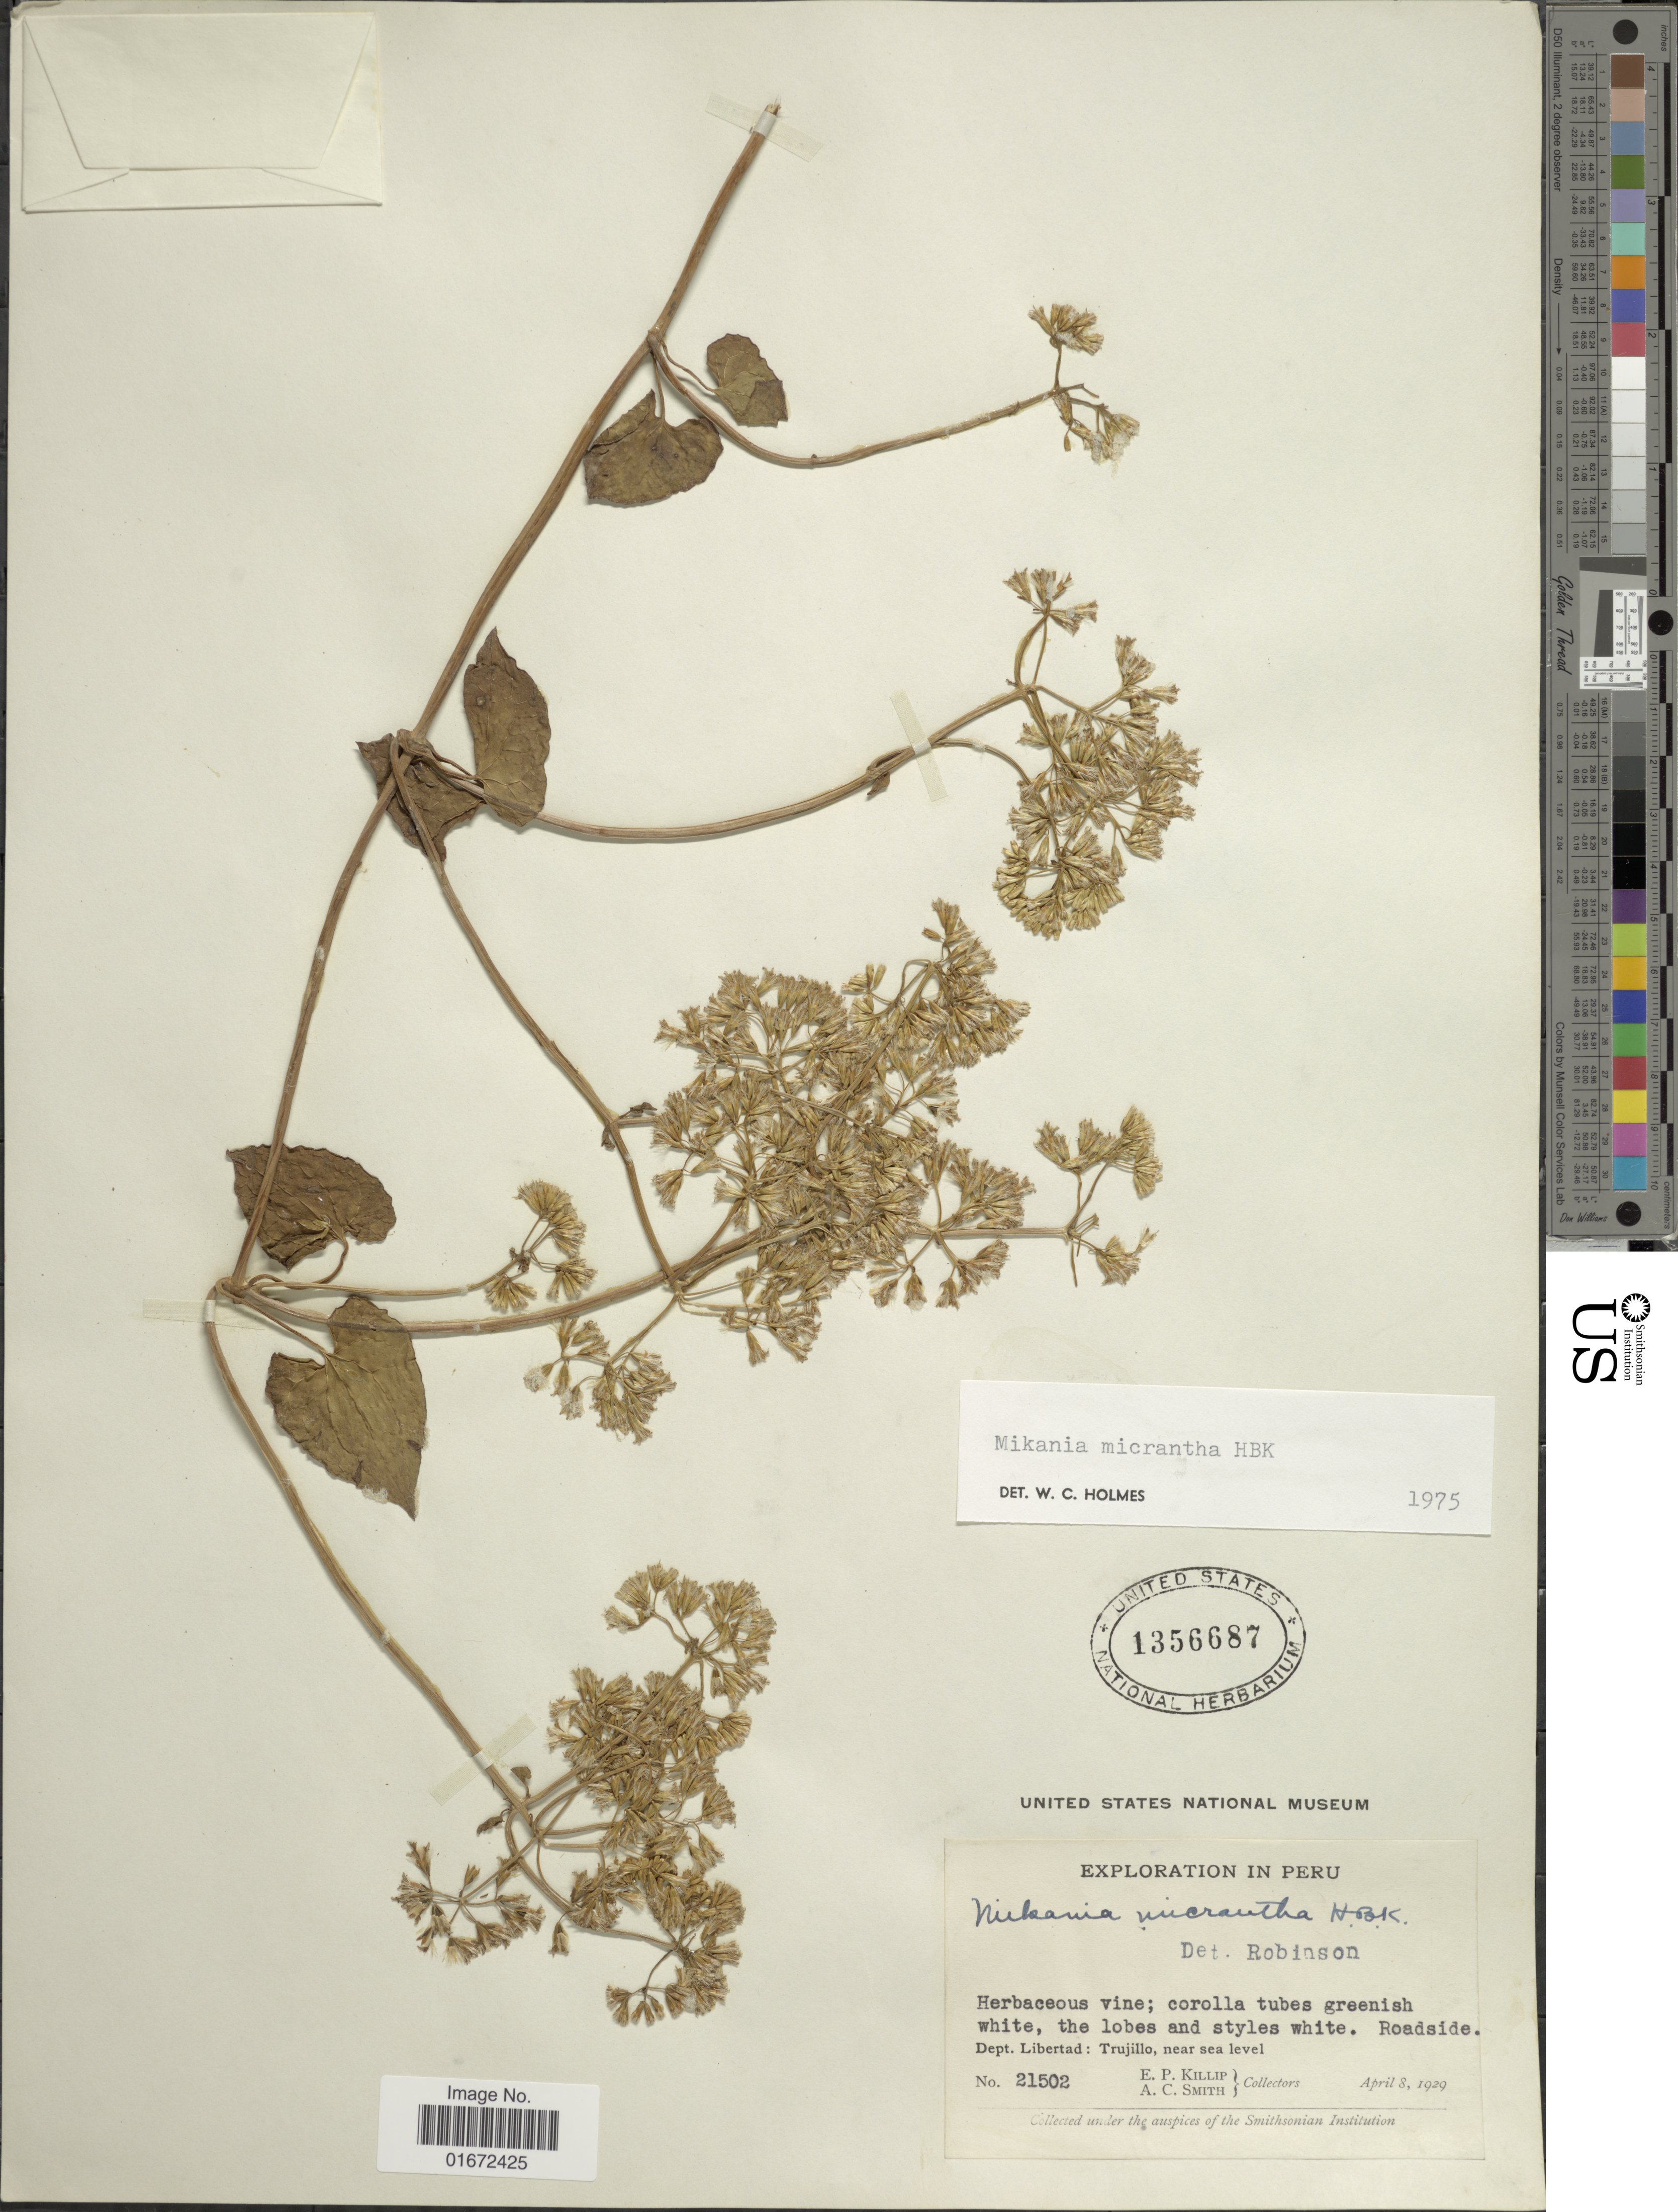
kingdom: Plantae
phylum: Tracheophyta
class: Magnoliopsida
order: Asterales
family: Asteraceae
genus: Mikania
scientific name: Mikania micrantha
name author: Kunth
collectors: E. P. Killip & A. C. Smith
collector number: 21502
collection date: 1929-04-08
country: Peru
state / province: La Libertad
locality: Dept. Libretad: Trujillo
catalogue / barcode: US 1356687